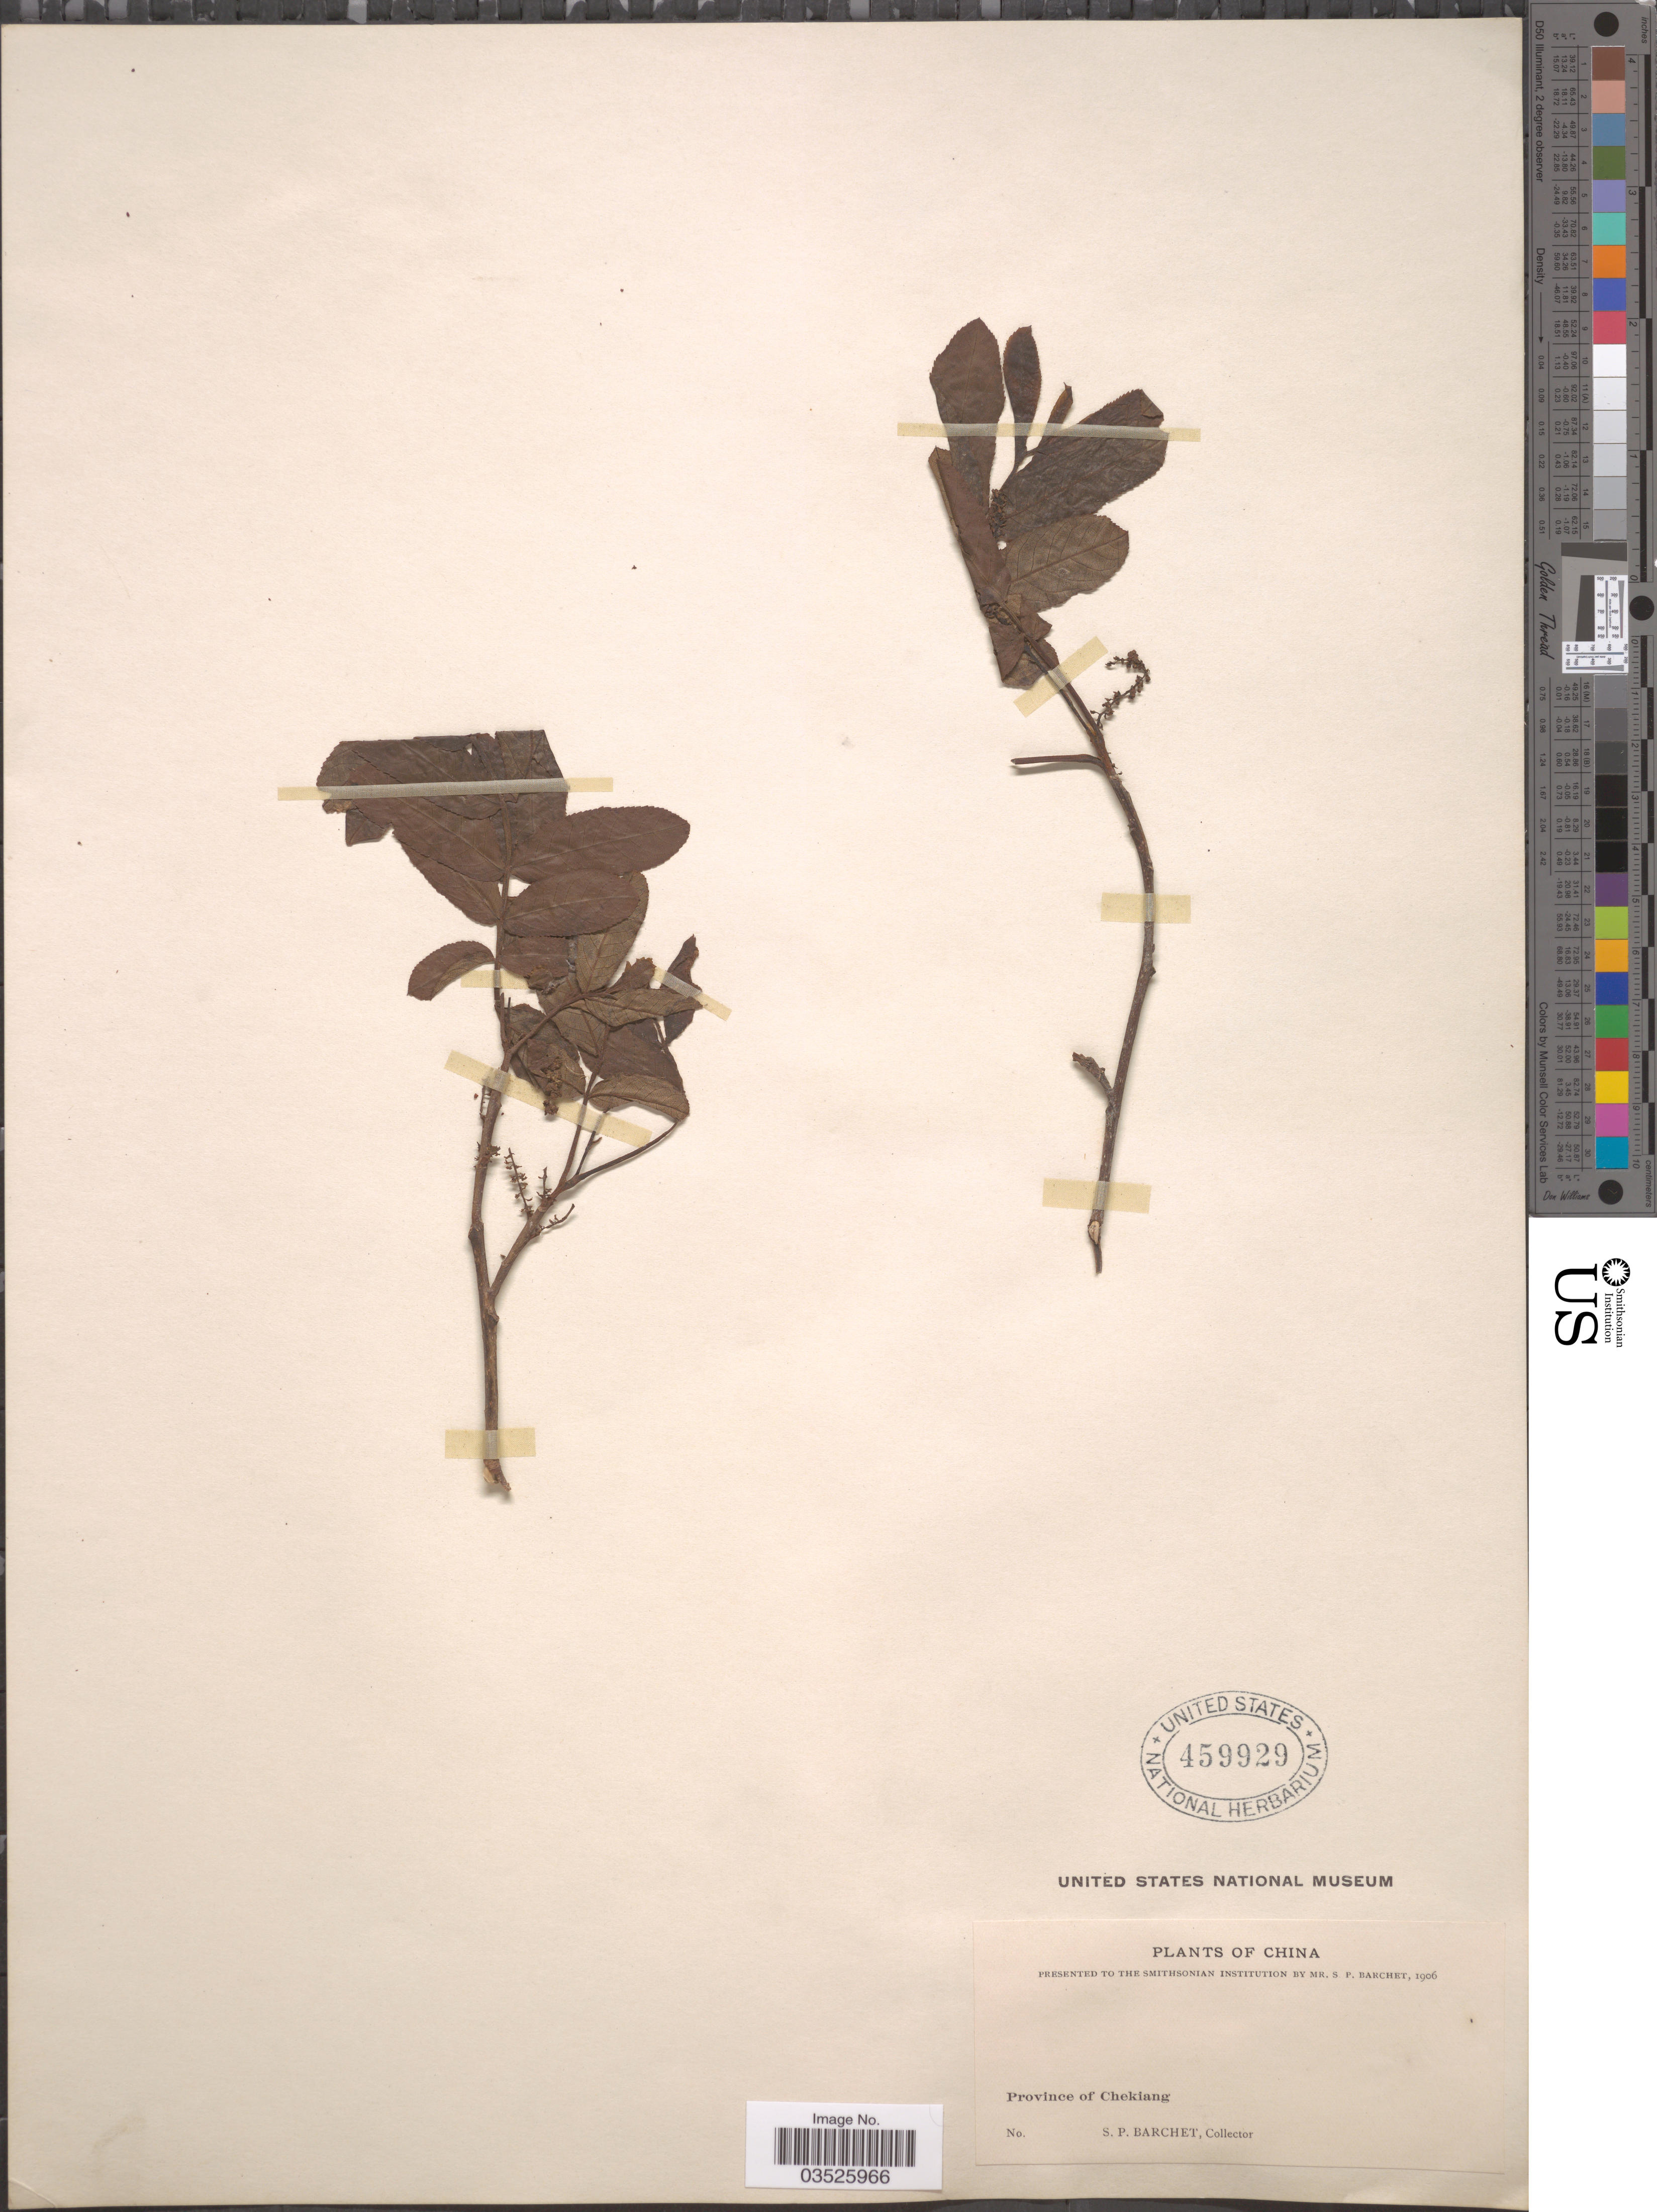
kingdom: Plantae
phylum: Tracheophyta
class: Magnoliopsida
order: Fagales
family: Myricaceae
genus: Myrica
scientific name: Myrica sp.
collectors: S. P. Barchet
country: China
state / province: Zhejiang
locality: Province of Chekiang.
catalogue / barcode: US 459929